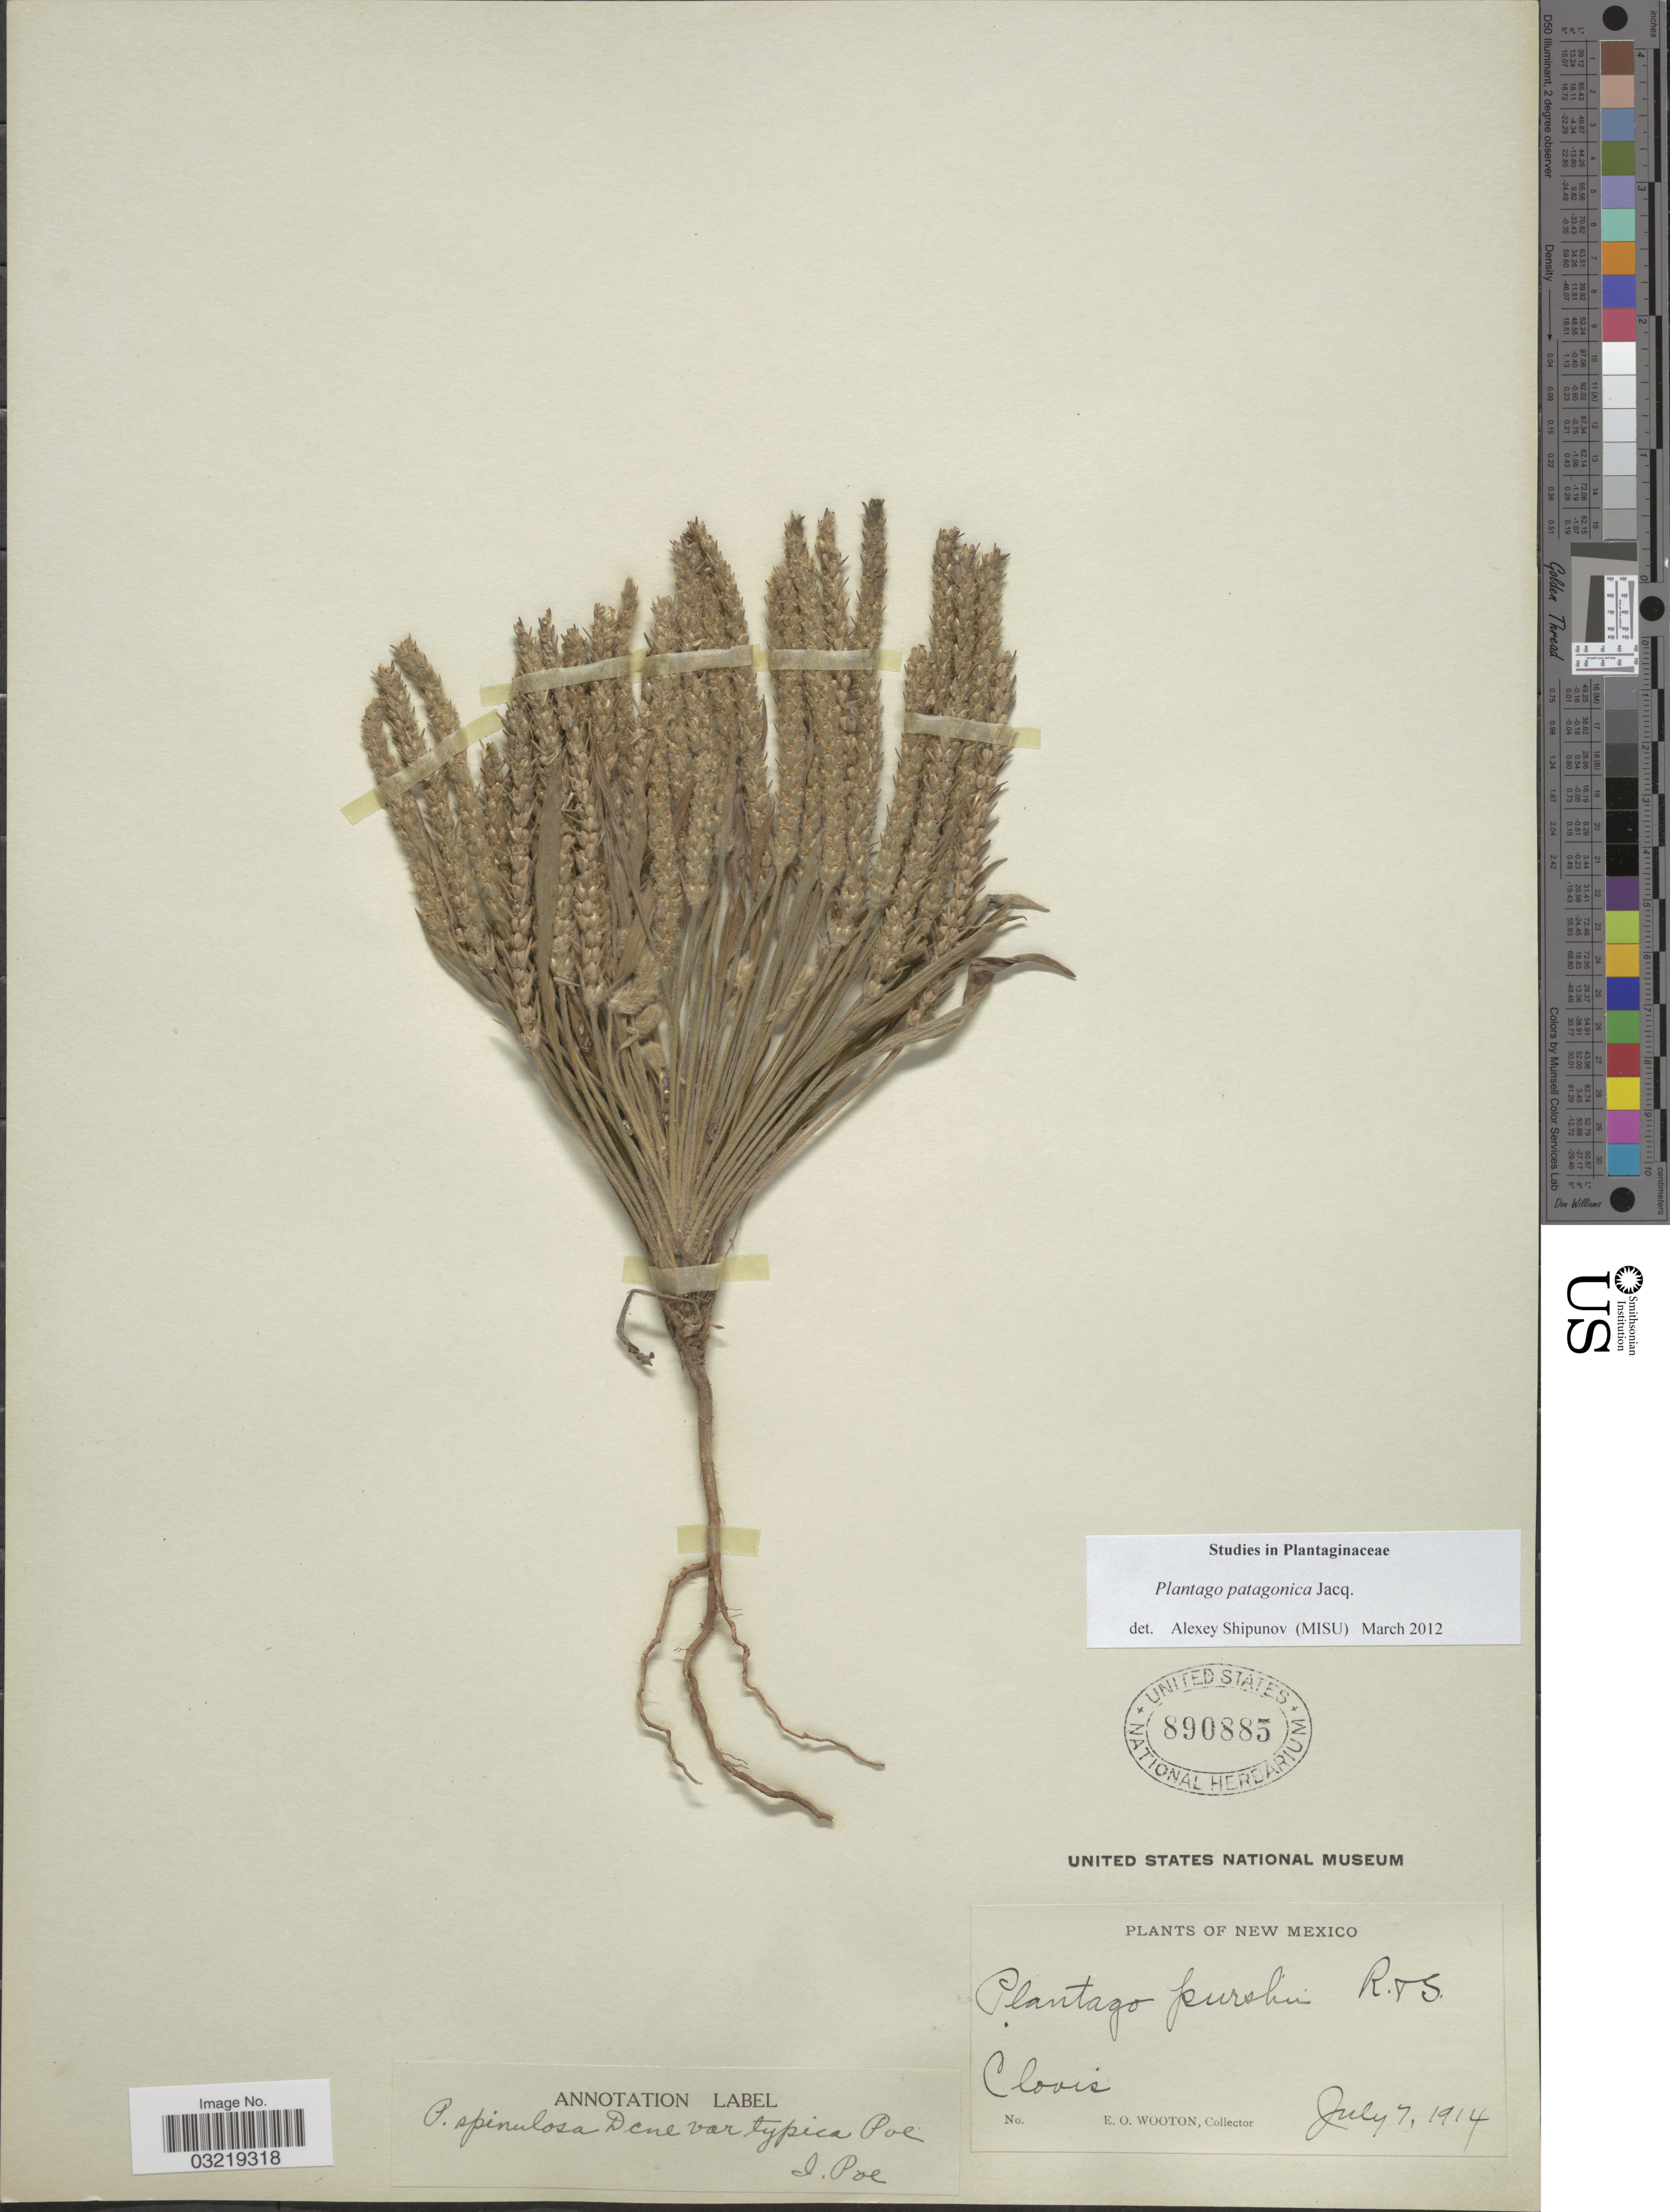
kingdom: Plantae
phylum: Tracheophyta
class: Magnoliopsida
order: Lamiales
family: Plantaginaceae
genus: Plantago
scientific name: Plantago patagonica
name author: Jacq.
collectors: E. O. Wooton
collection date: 1914-07-07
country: United States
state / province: New Mexico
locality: Clovis.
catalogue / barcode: US 890885